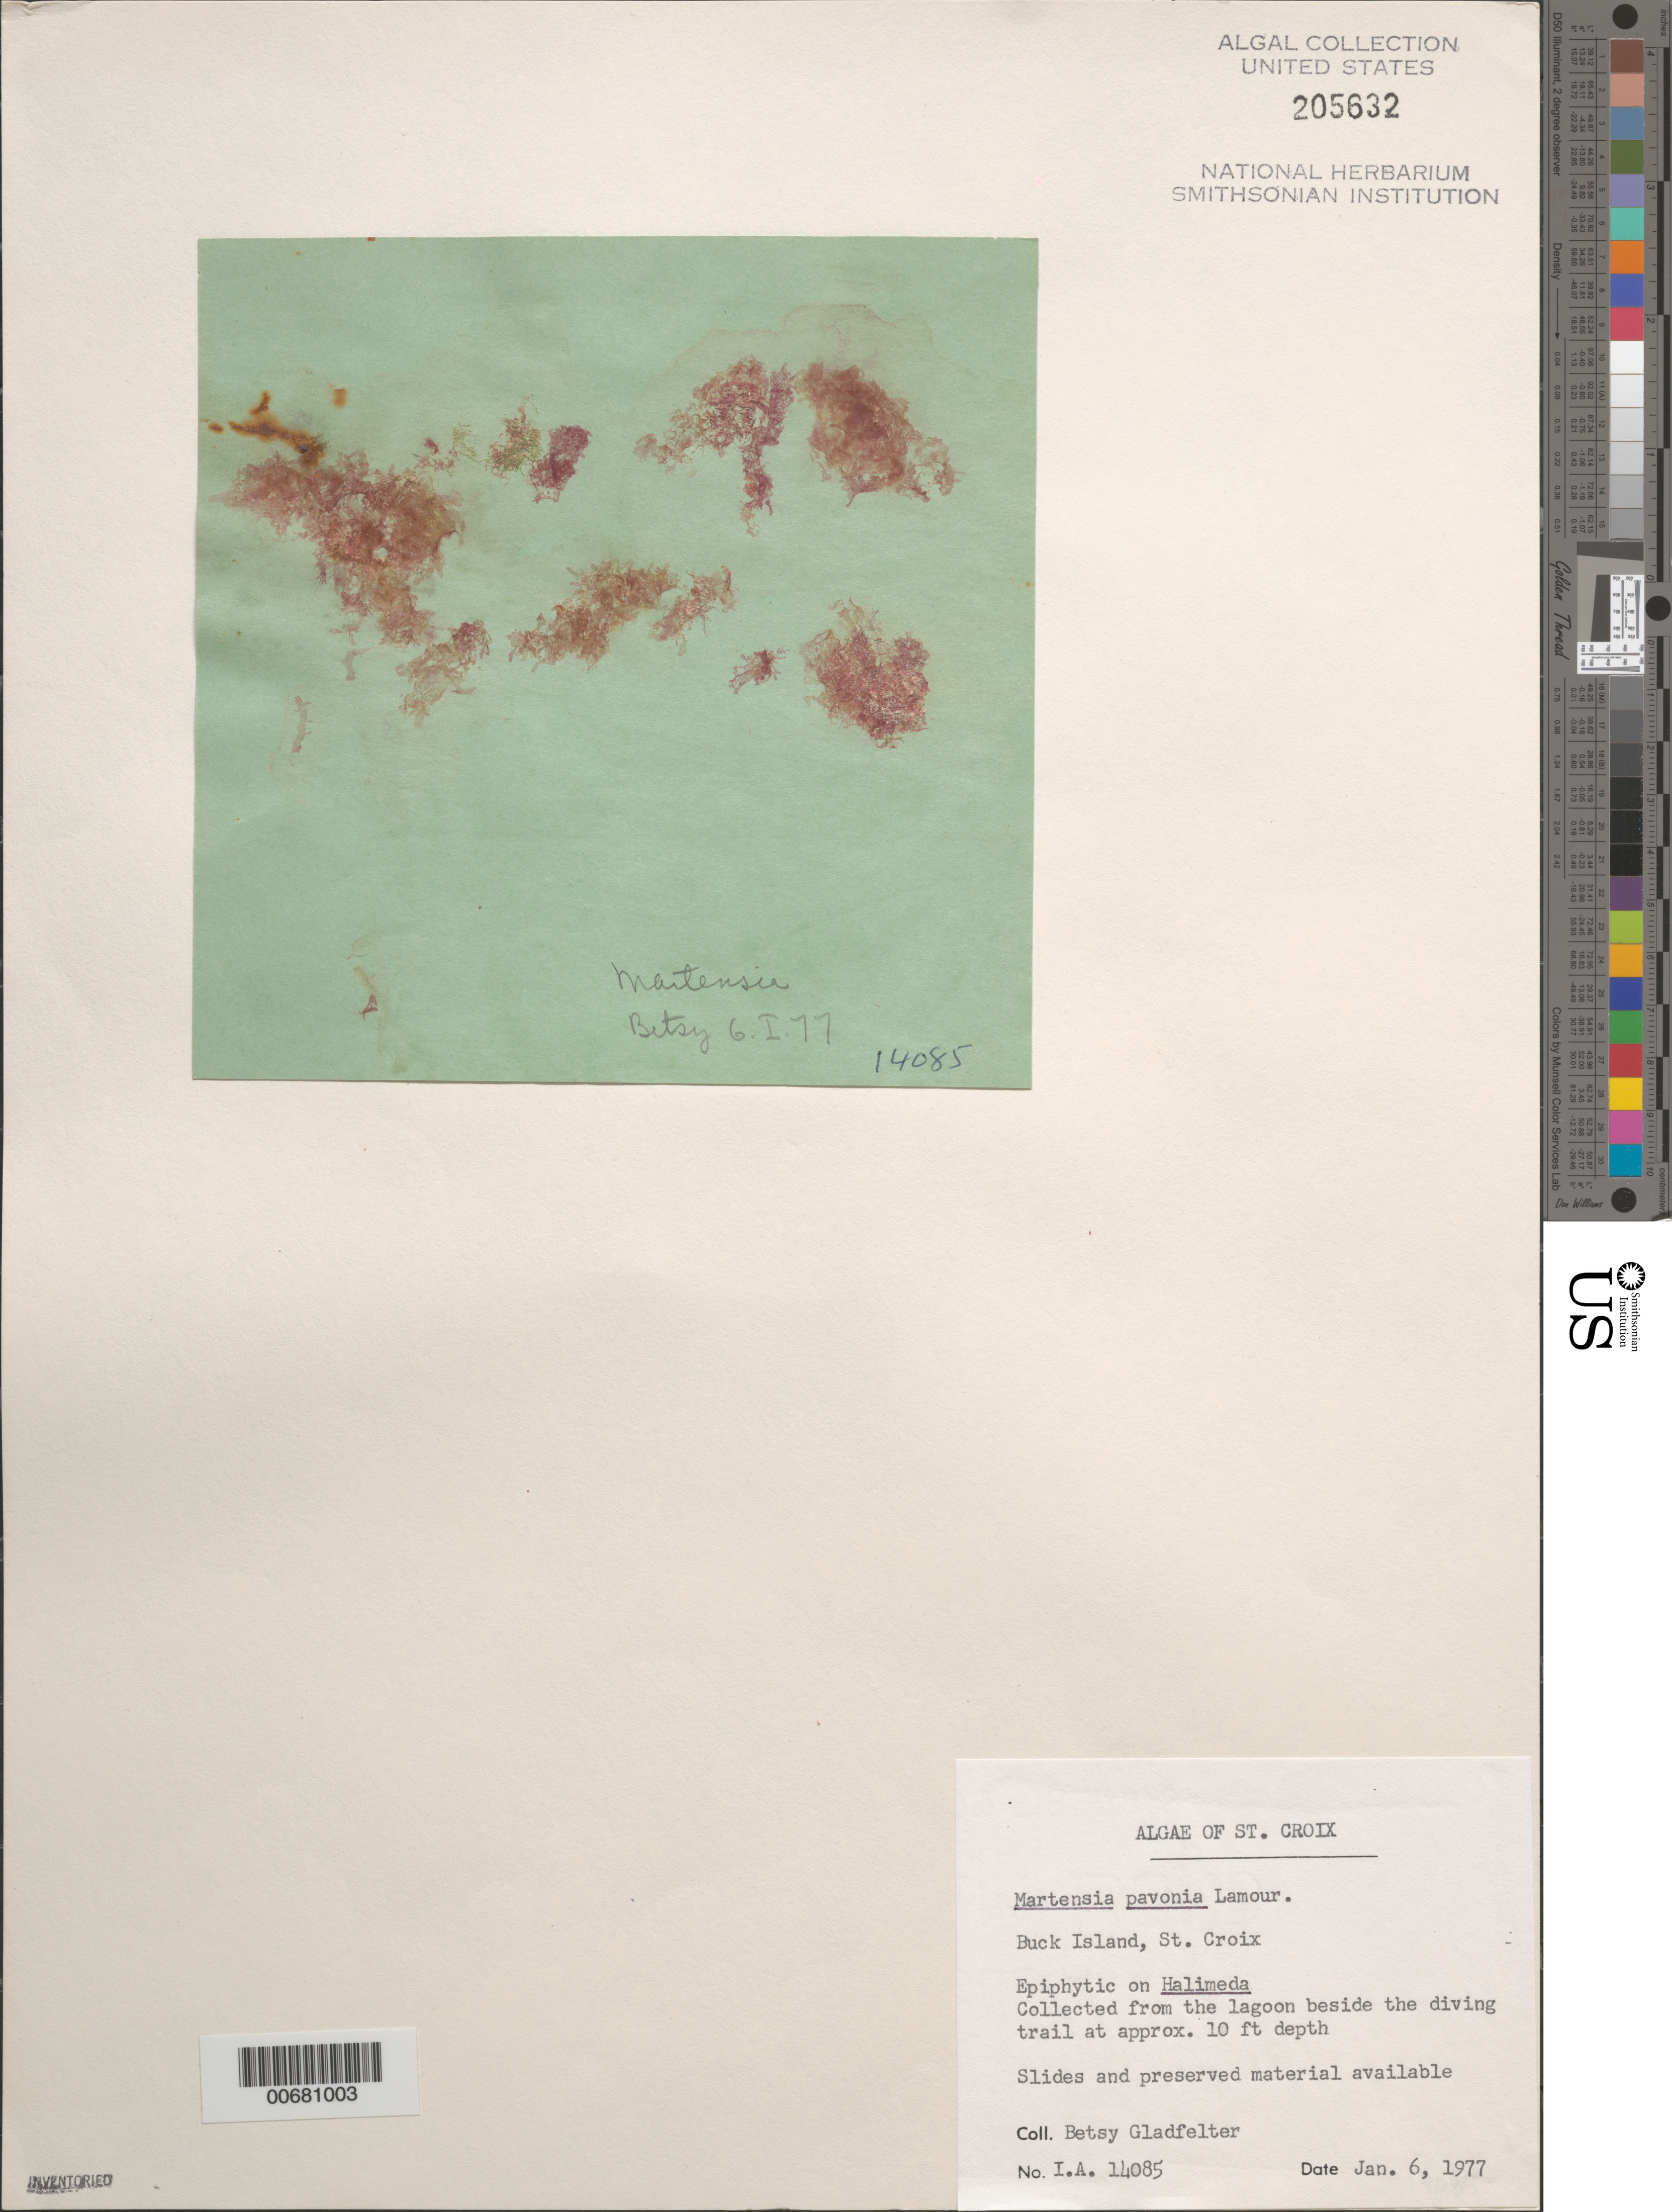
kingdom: Plantae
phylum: Rhodophyta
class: Florideophyceae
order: Ceramiales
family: Delesseriaceae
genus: Martensia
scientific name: Martensia pavonia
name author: (J. Agardh) J. Agardh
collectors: E. Gladfelter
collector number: IAA 14085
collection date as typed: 06 Jan 1977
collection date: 1977-01-06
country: U.S. Virgin Islands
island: St. Croix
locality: Buck Island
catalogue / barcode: US 205632